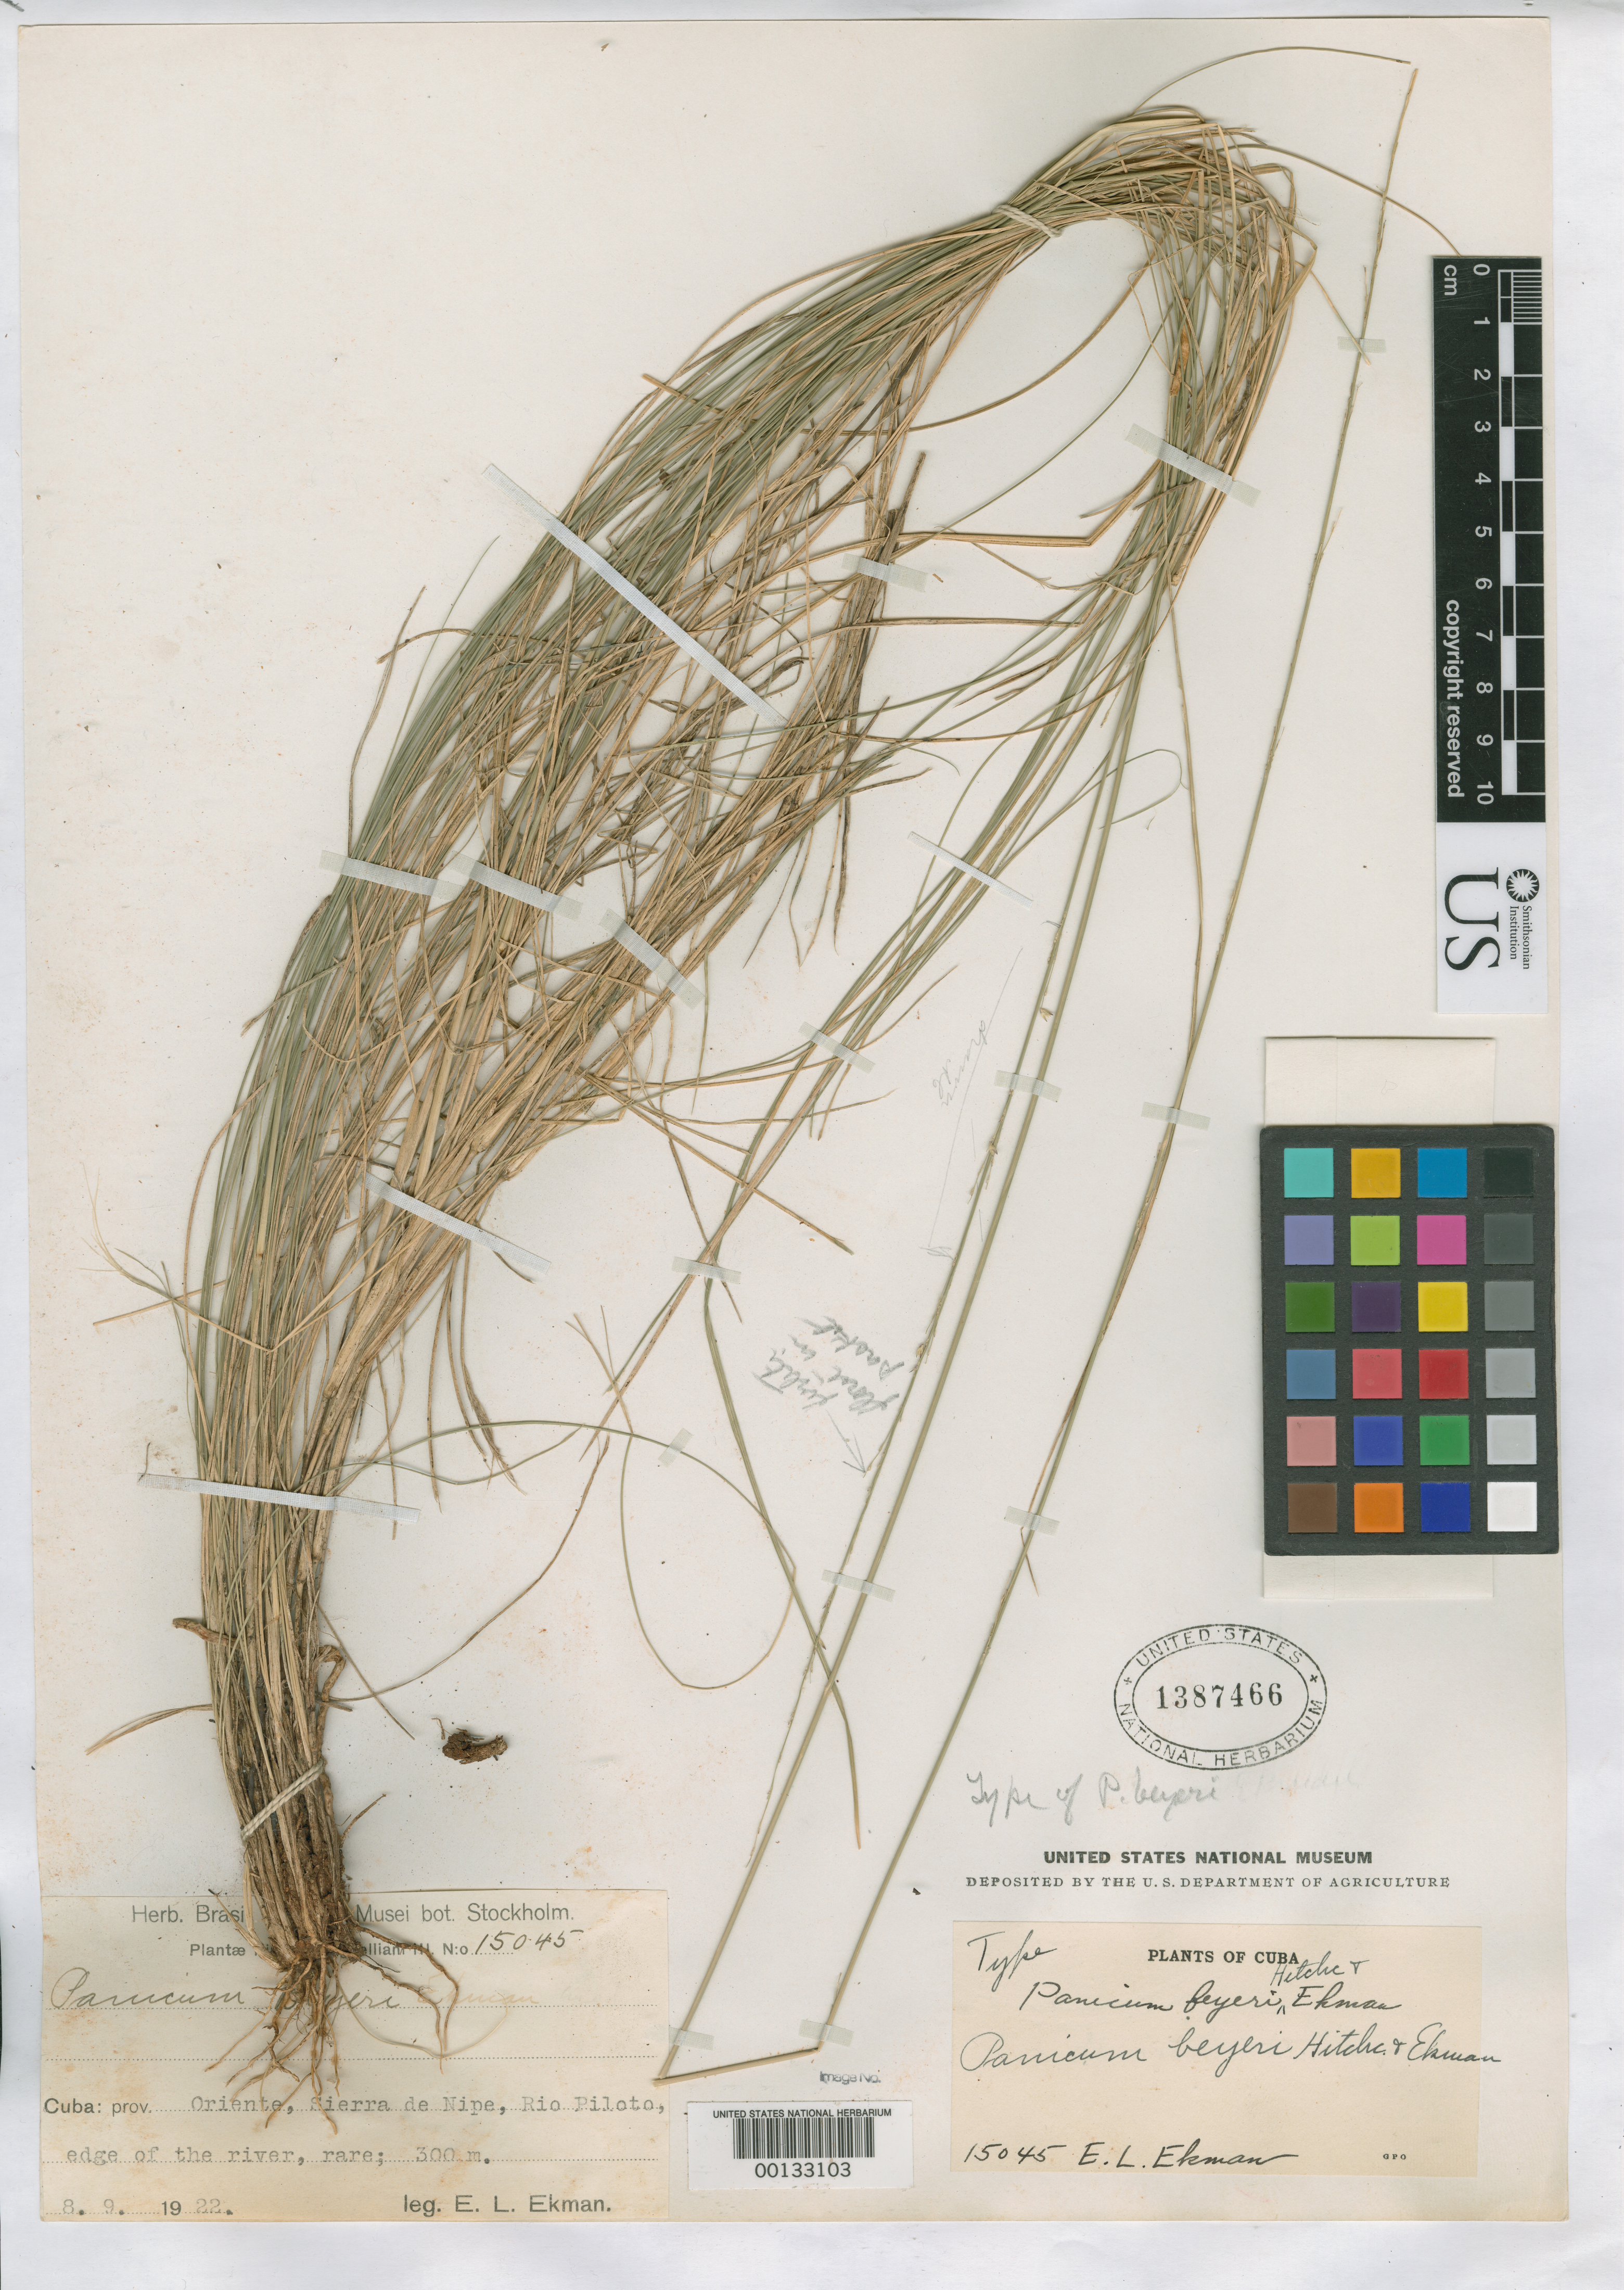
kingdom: Plantae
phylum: Tracheophyta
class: Liliopsida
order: Poales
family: Poaceae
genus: Panicum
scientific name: Panicum beyeri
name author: Hitchc. & Ekman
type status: Holotype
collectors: E. L. Ekman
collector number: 15045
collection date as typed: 08 Sep 1922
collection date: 1922-09-08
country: Cuba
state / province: Oriente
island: Greater Antilles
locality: Sierra de Nipe, Rio Piloto.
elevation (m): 300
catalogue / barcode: US 1387466